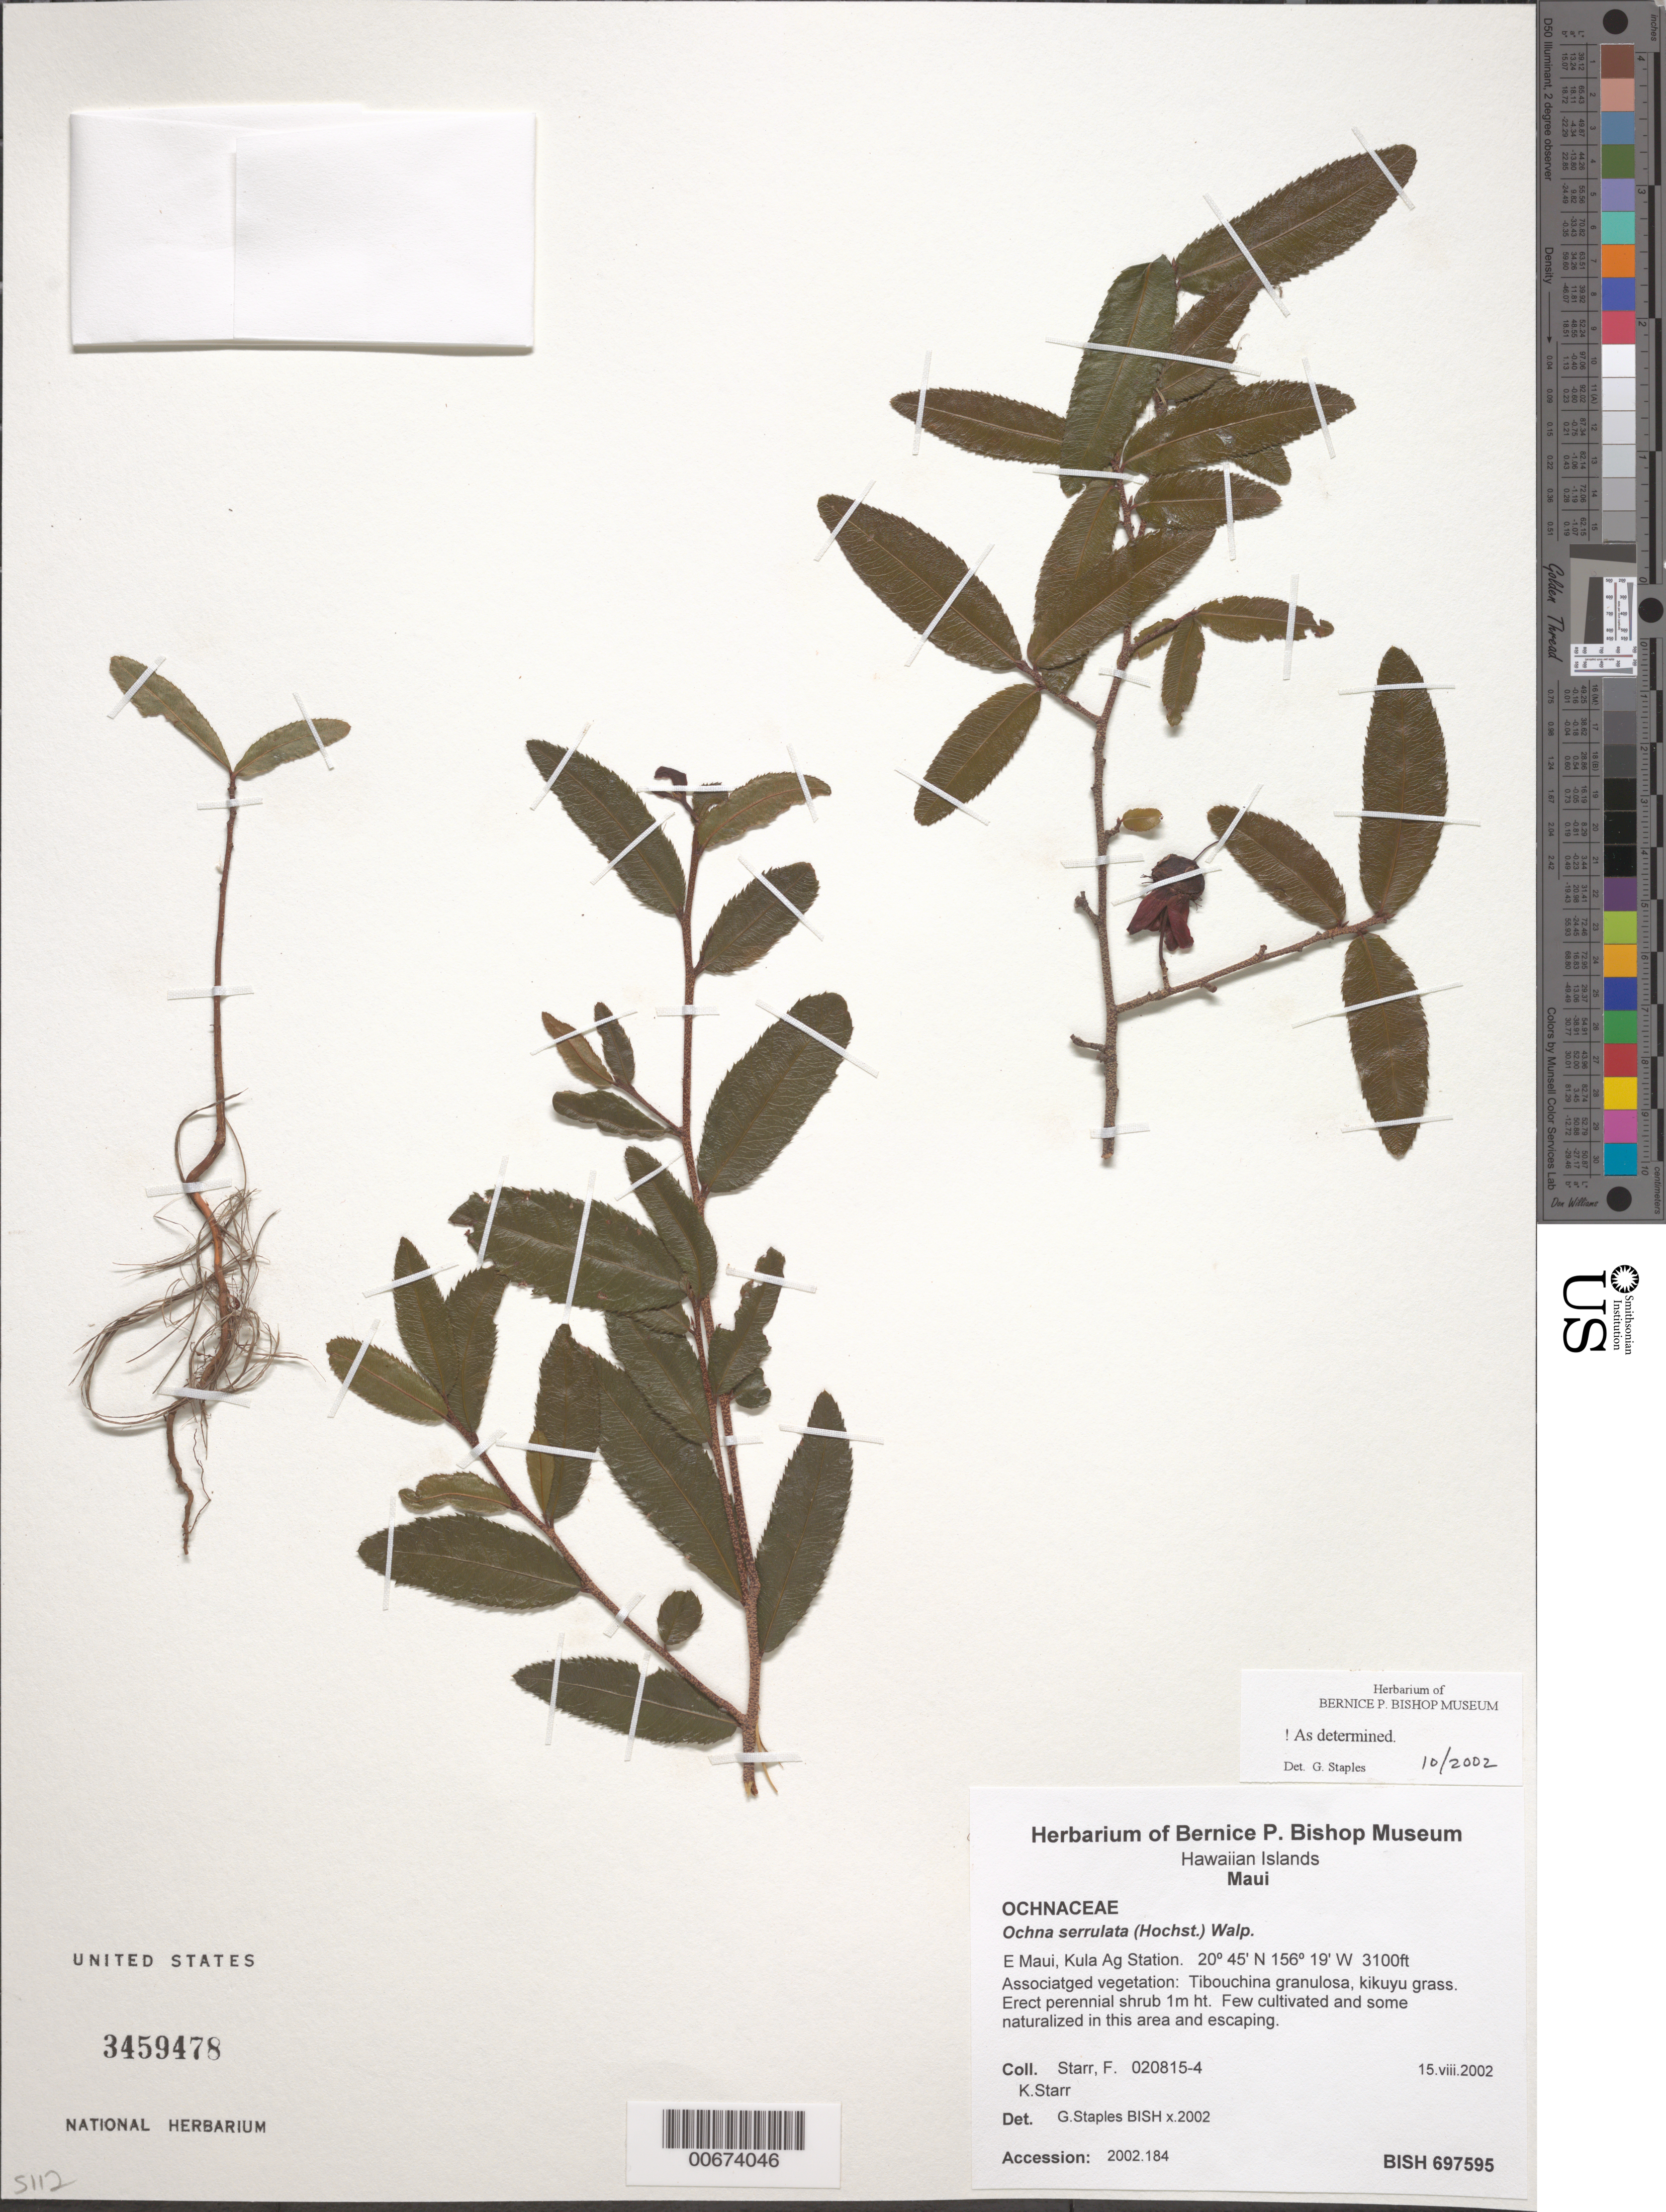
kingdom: Plantae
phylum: Tracheophyta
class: Magnoliopsida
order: Malpighiales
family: Ochnaceae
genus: Ochna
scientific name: Ochna serrulata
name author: (Hochst.) Walp.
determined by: Staples, G. W.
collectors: F. Starr & K. Starr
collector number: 020815-4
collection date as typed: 15 Aug 2002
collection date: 2002-08-15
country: United States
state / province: Hawaii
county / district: Maui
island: Maui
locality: E Maui, Kula Ag Station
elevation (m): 944.88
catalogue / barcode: US 3459478